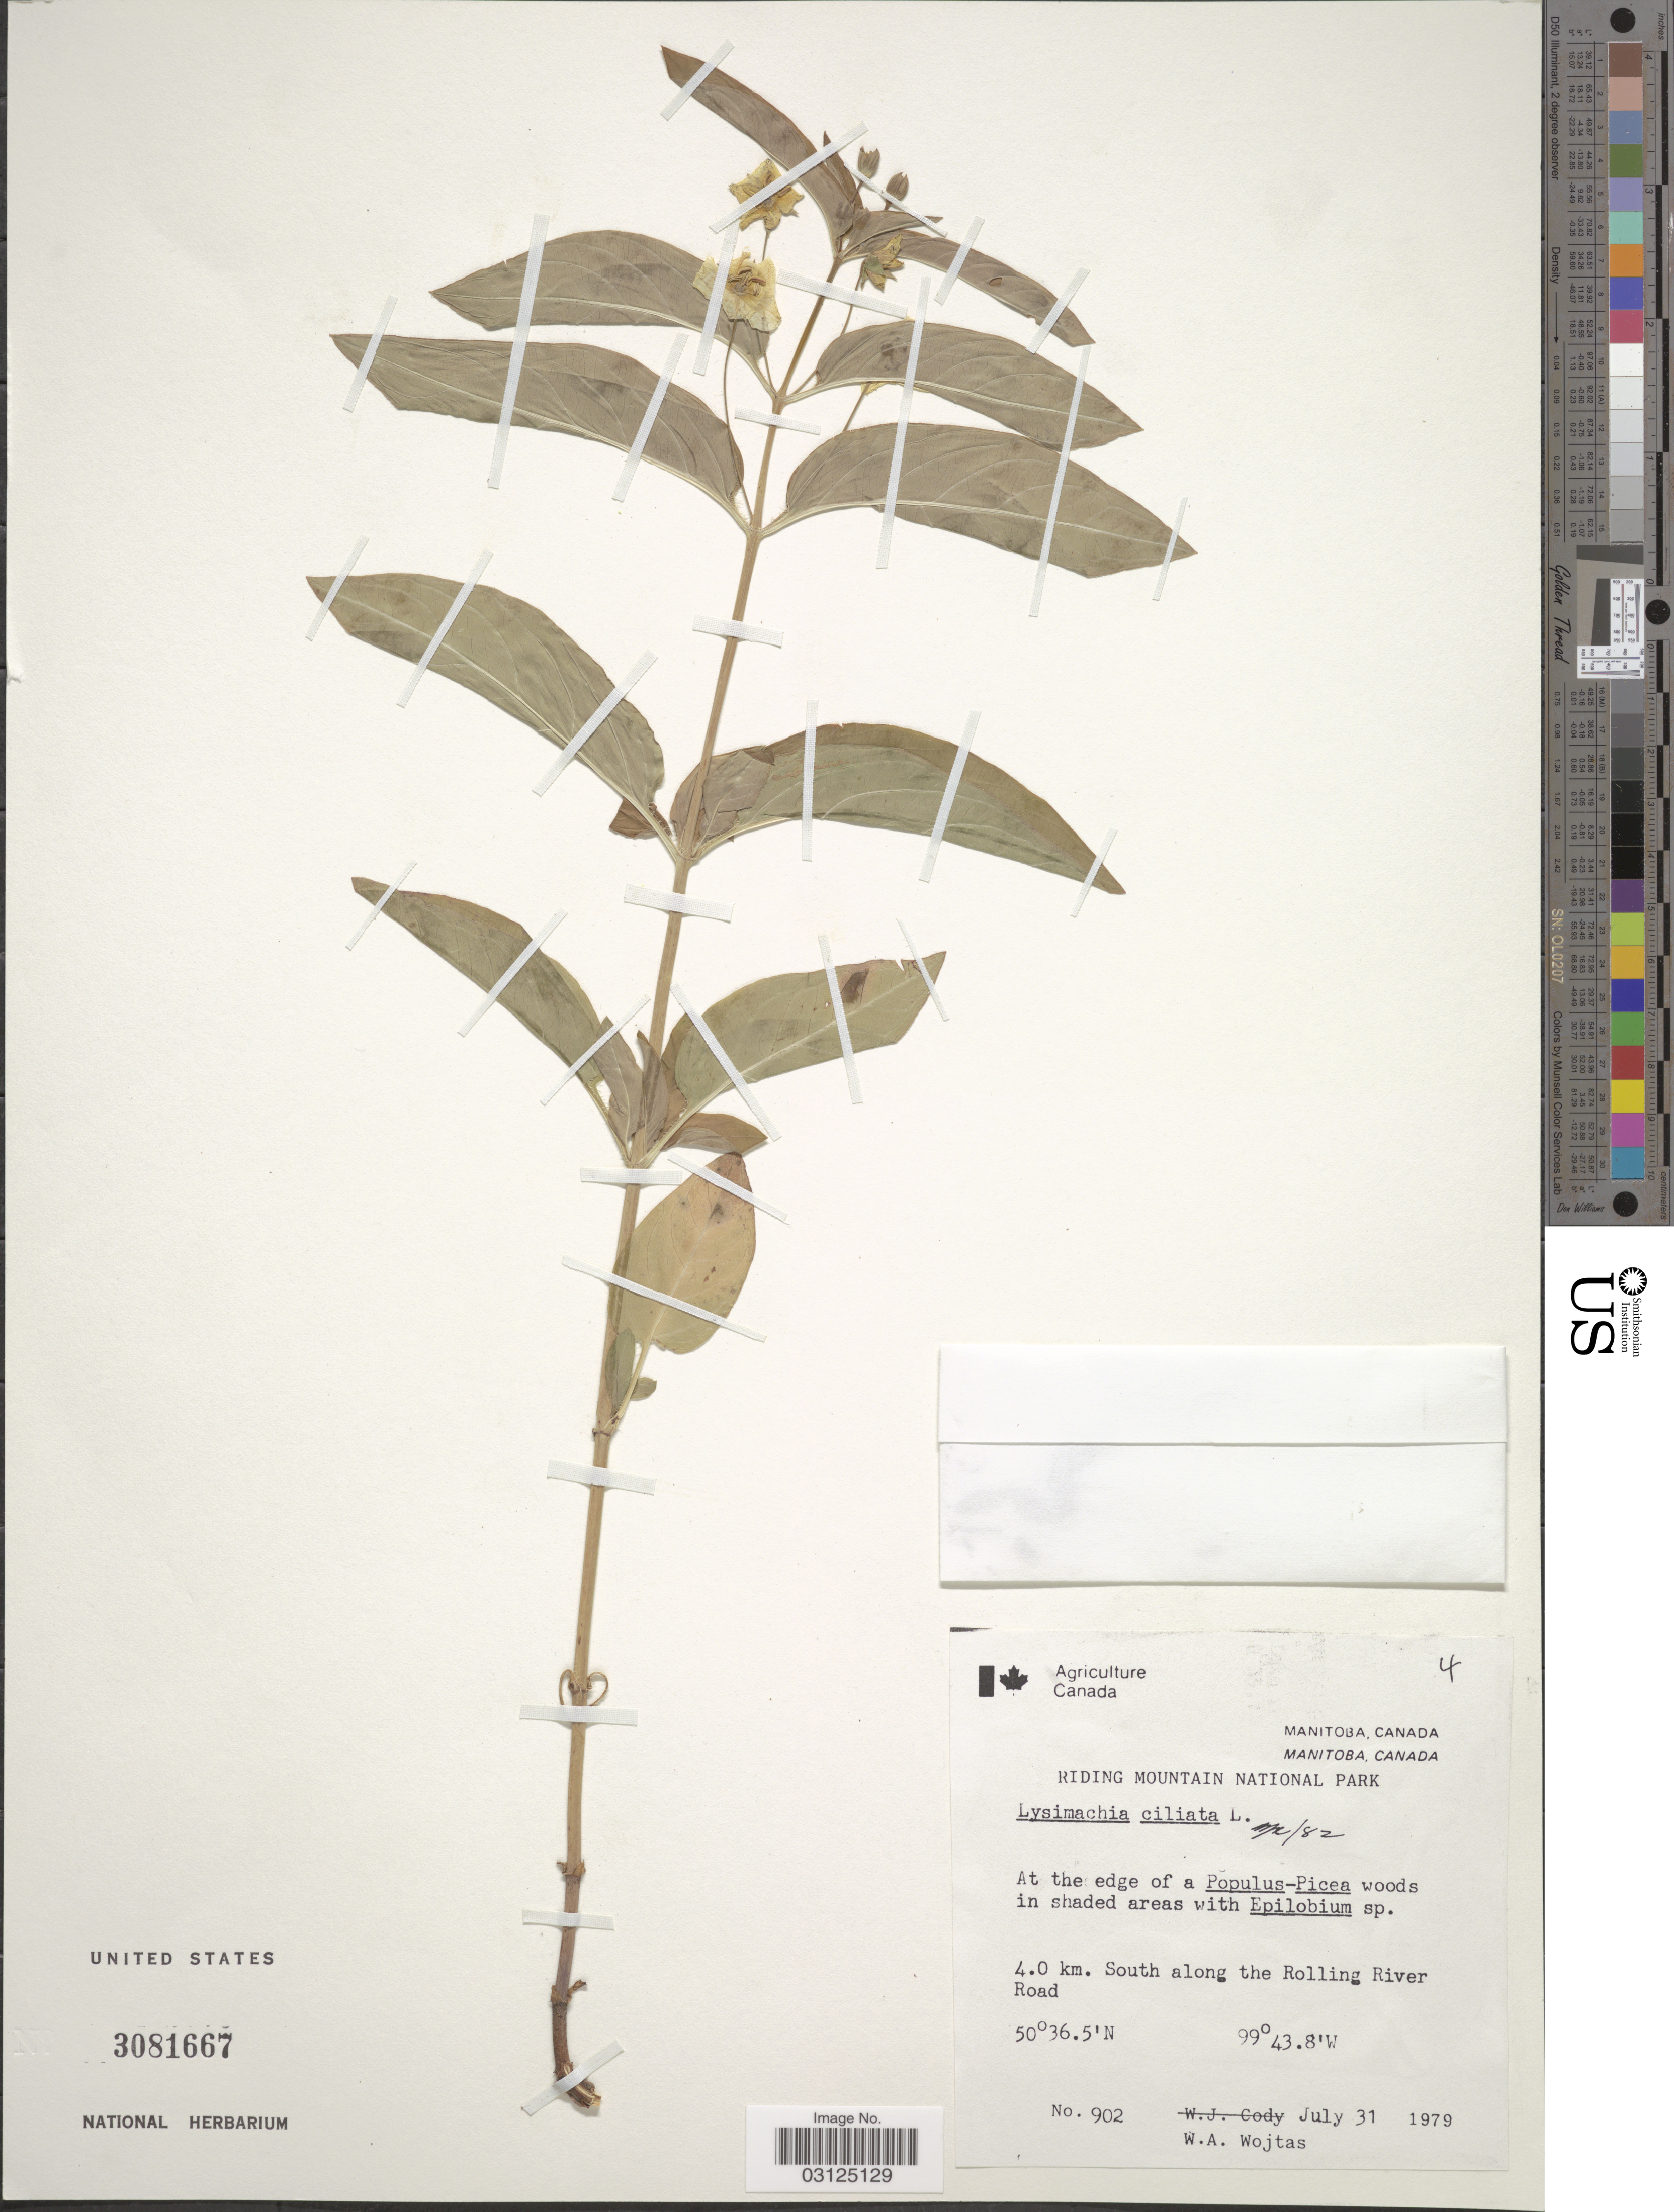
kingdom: Plantae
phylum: Tracheophyta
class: Magnoliopsida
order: Ericales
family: Primulaceae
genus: Lysimachia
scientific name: Lysimachia ciliata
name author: L.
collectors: W. Wojtas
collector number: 902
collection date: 1979-07-31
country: Canada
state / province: Manitoba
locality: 4.0 km. South along the Rolling River Road.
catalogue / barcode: US 3081667